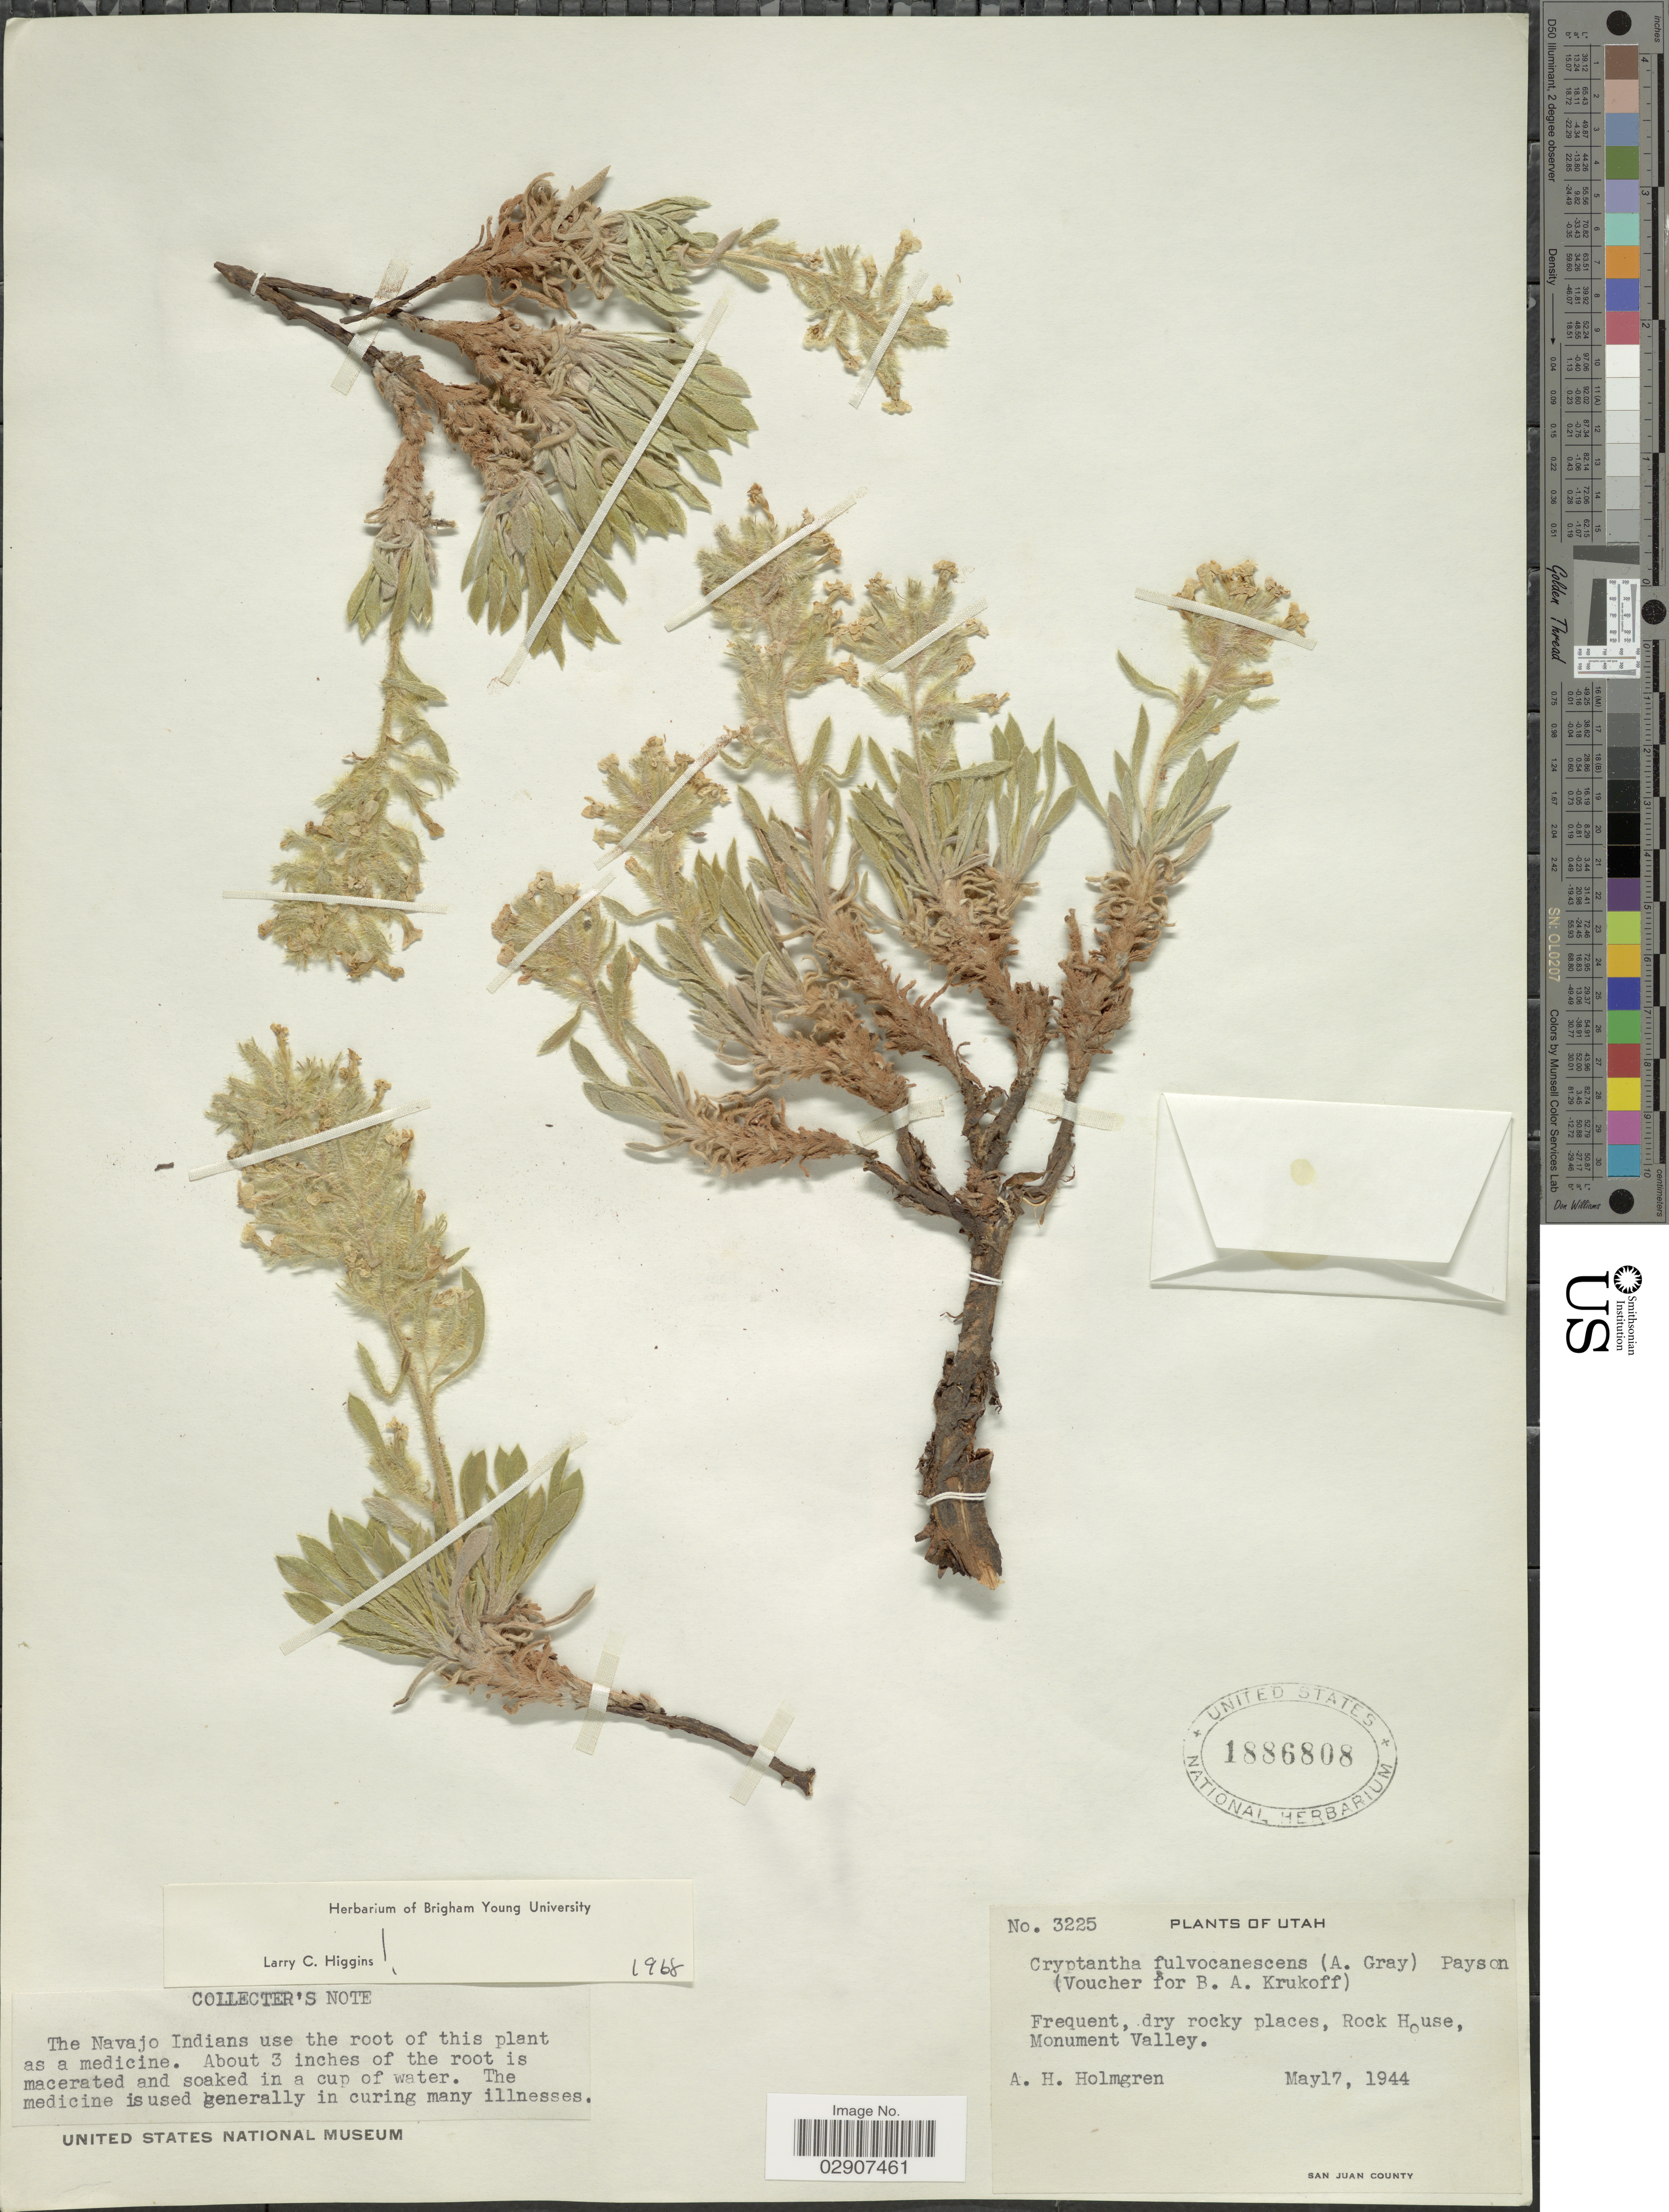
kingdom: Plantae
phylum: Tracheophyta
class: Magnoliopsida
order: Boraginales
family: Boraginaceae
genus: Cryptantha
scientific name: Cryptantha fulvocanescens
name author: (S. Watson) Payson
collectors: A. H. Holmgren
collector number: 3225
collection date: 1944-05-17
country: United States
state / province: Utah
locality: Rock House, Monument Valley.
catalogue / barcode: US 1886808